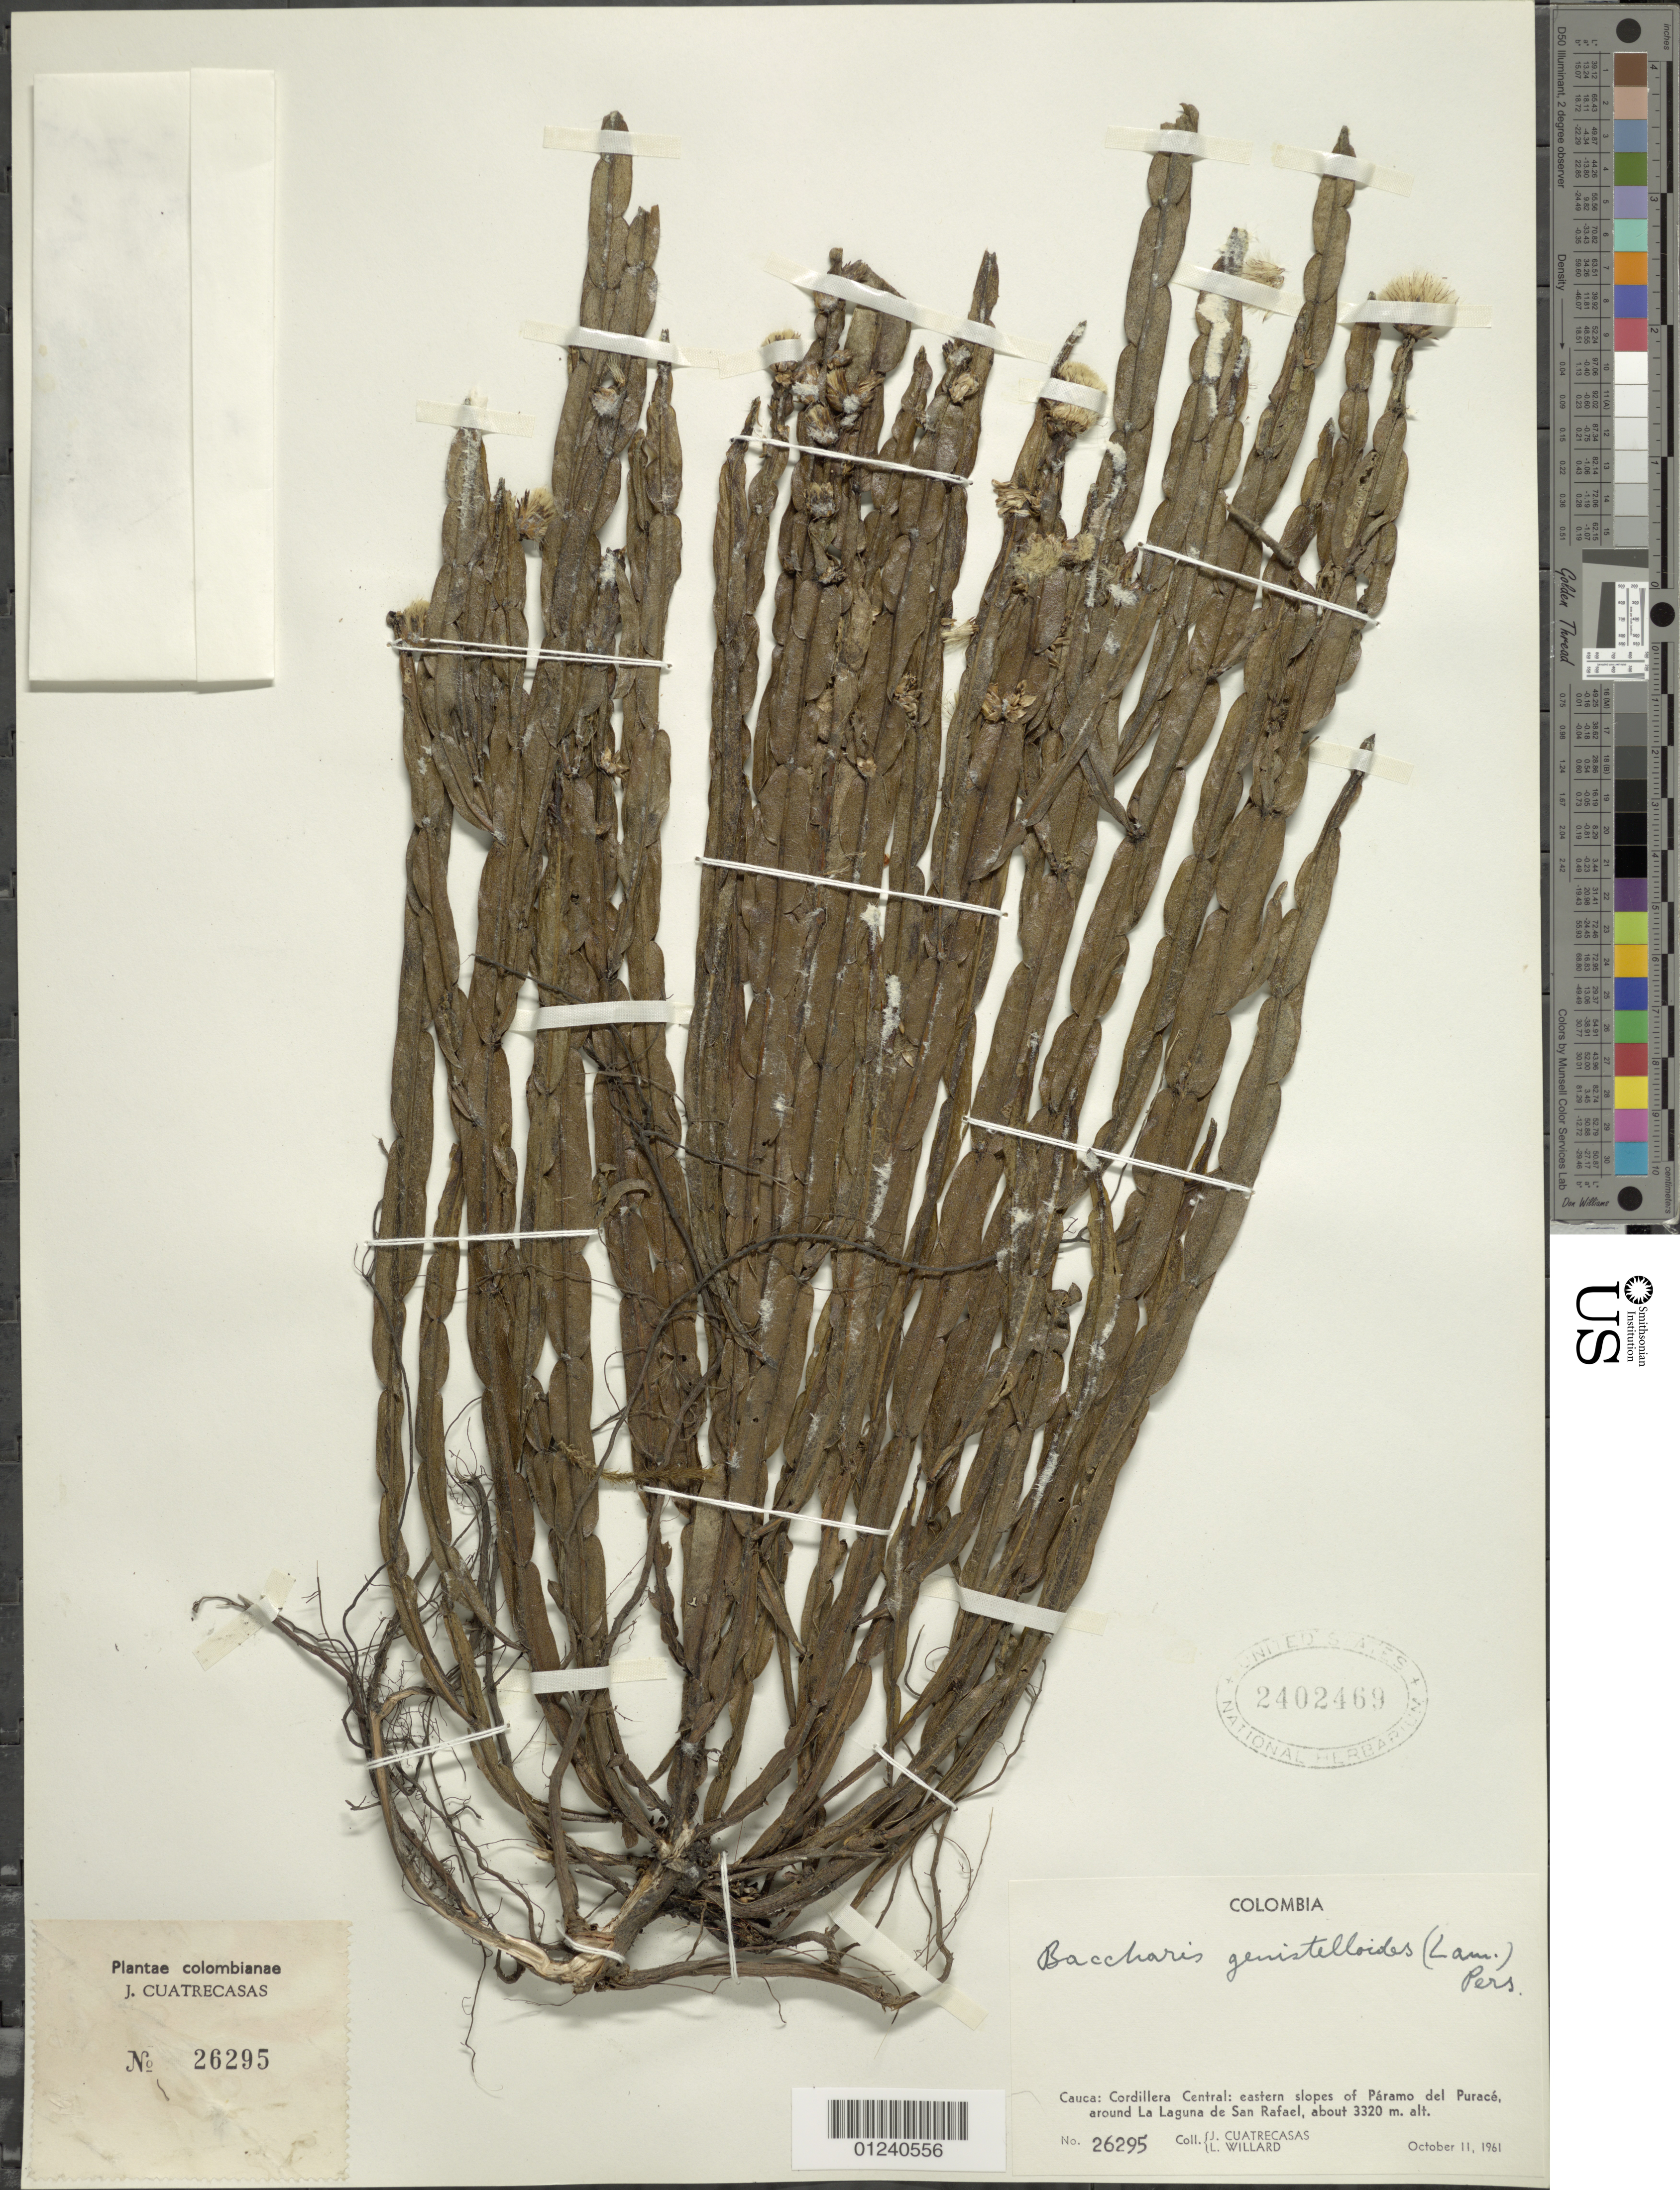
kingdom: Plantae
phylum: Tracheophyta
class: Magnoliopsida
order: Asterales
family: Asteraceae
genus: Baccharis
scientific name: Baccharis genistelloides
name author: (Lam.) Pers.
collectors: J. Cuatrecasas & L. Willard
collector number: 26295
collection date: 1961-10-11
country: Colombia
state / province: Cauca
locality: Cordillera Central: eastern slopes of Paramo del Purace, around La Laguna de San Rafael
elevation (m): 3320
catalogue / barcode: US 2402469